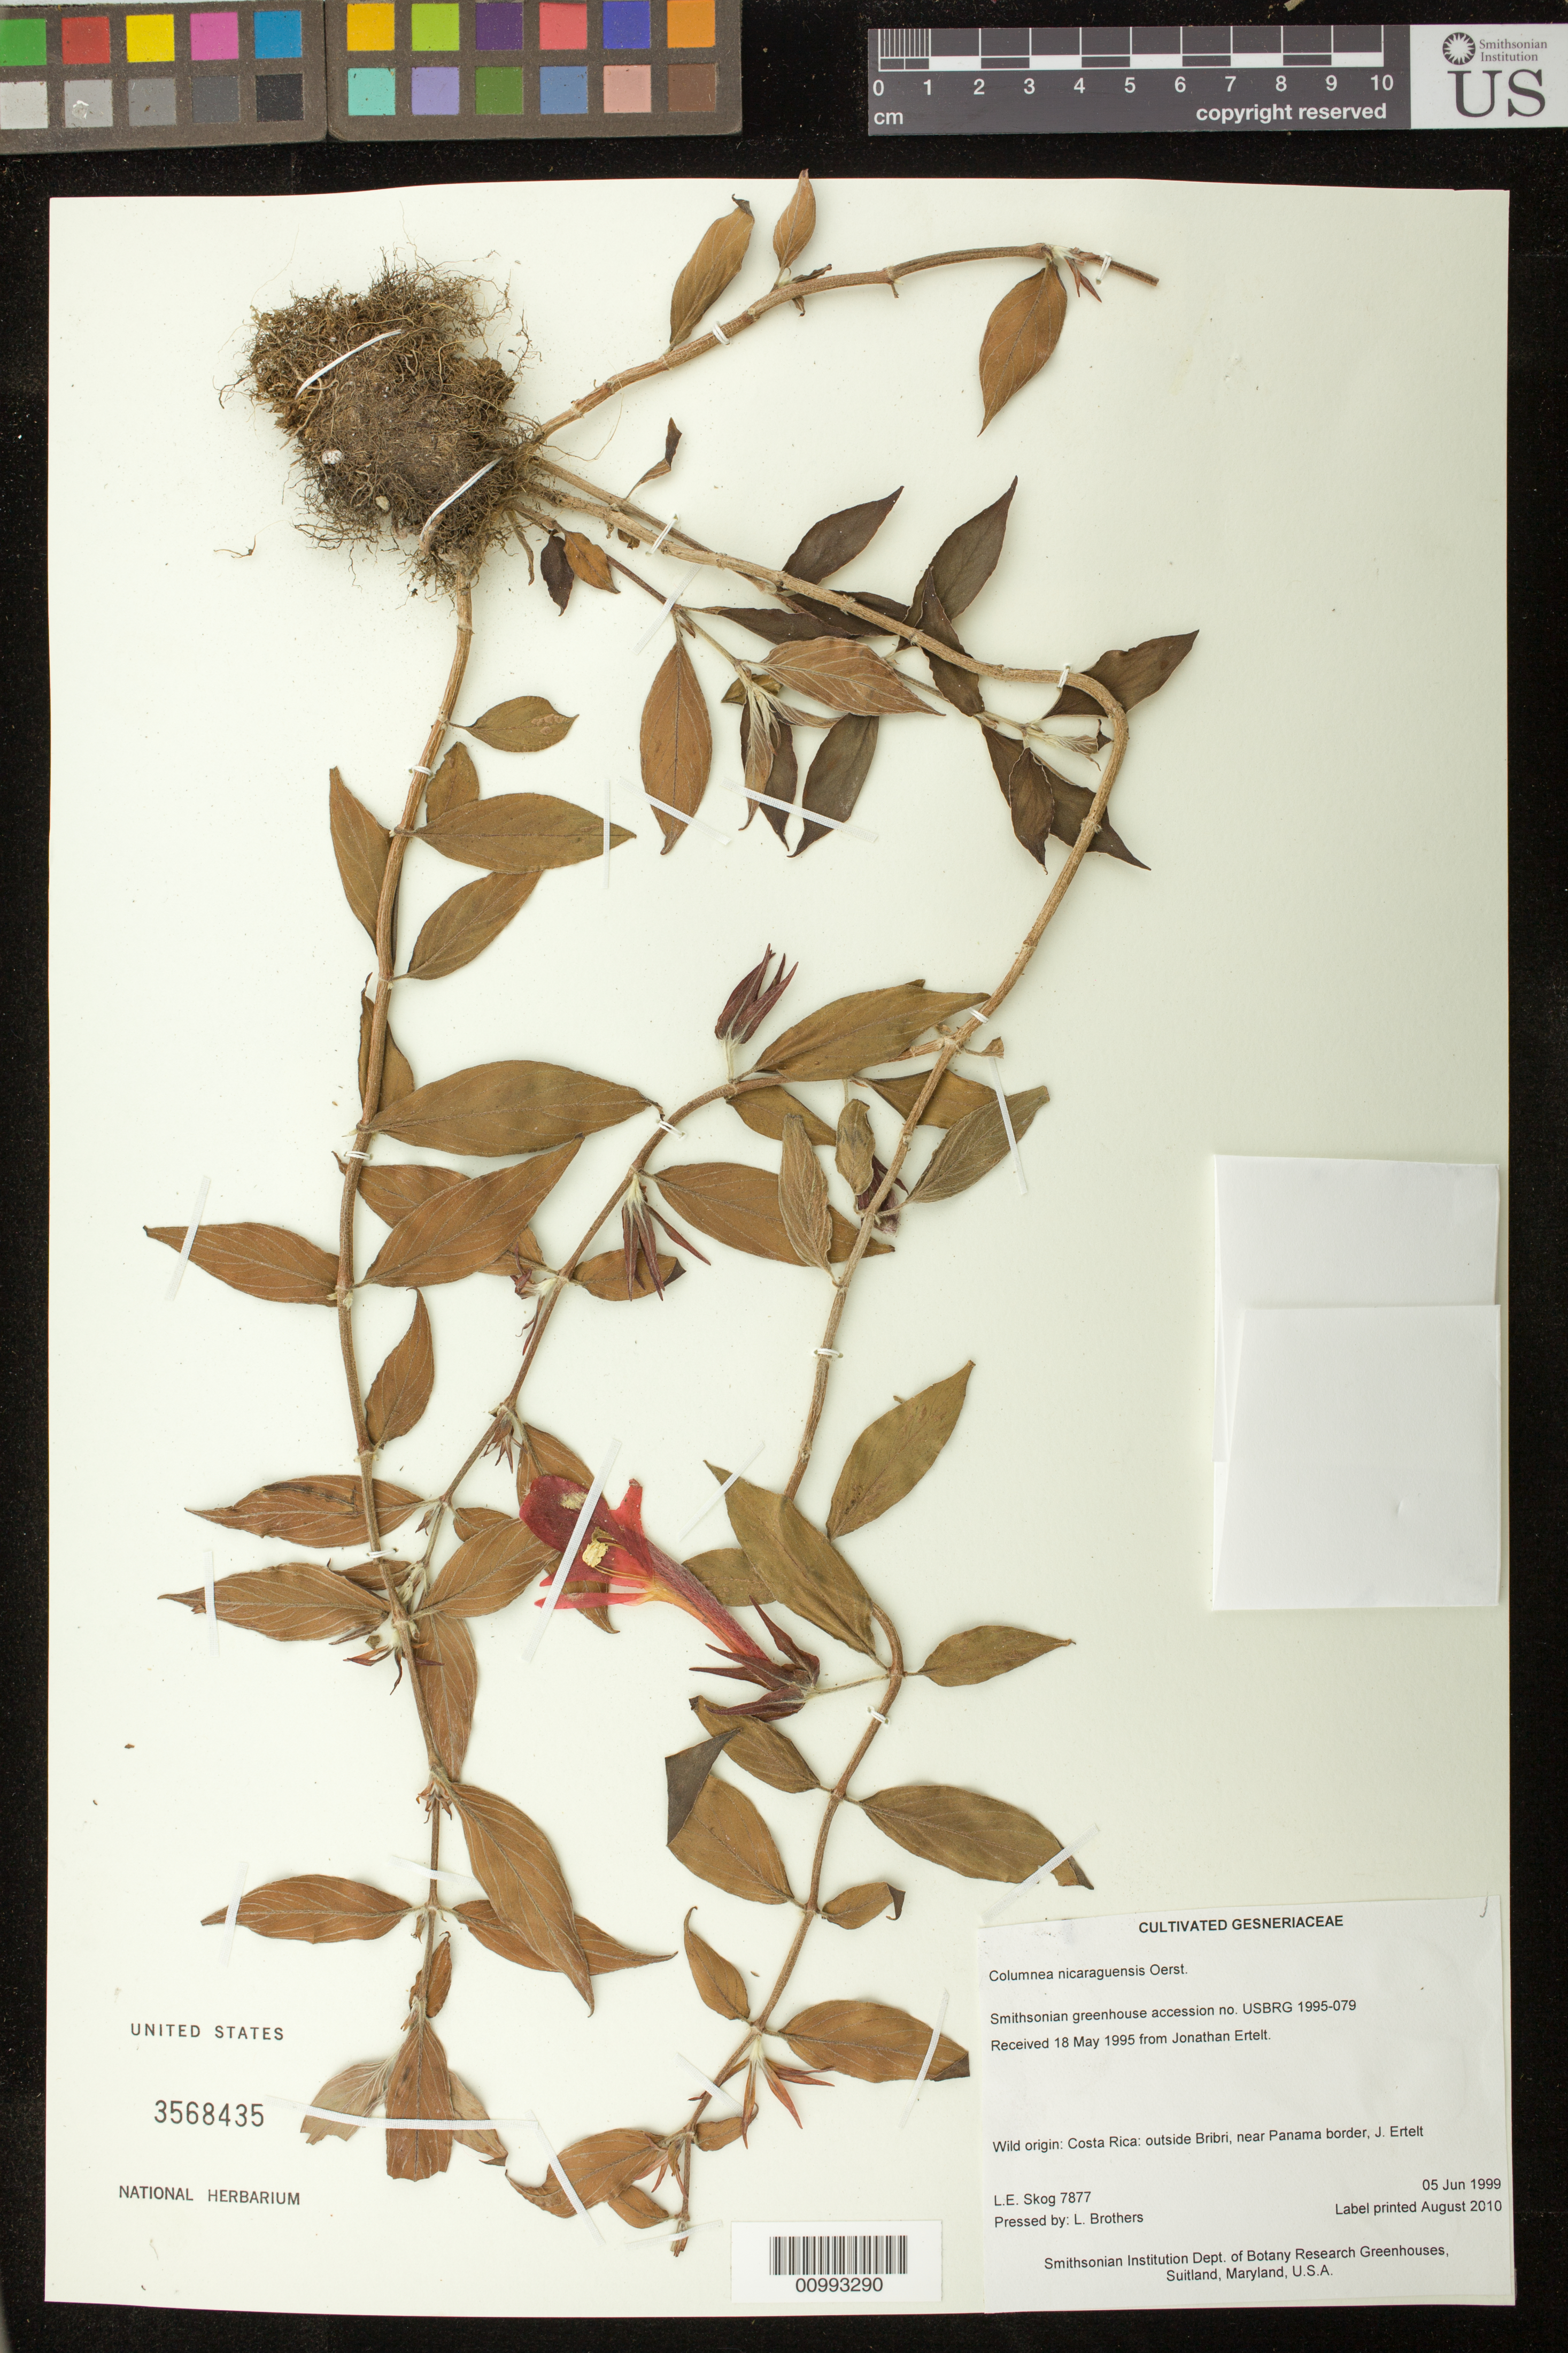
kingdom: Plantae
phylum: Tracheophyta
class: Magnoliopsida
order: Lamiales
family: Gesneriaceae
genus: Columnea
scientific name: Columnea nicaraguensis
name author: Oerst.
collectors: L. E. Skog & L. Brothers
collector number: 7877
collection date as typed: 05 Jun 1999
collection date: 1999-06-05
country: Costa Rica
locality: Smithsonian Institution Dept. of Botany Research Greenhouses, Suitland, Maryland, U.S.A.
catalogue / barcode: US 3568435